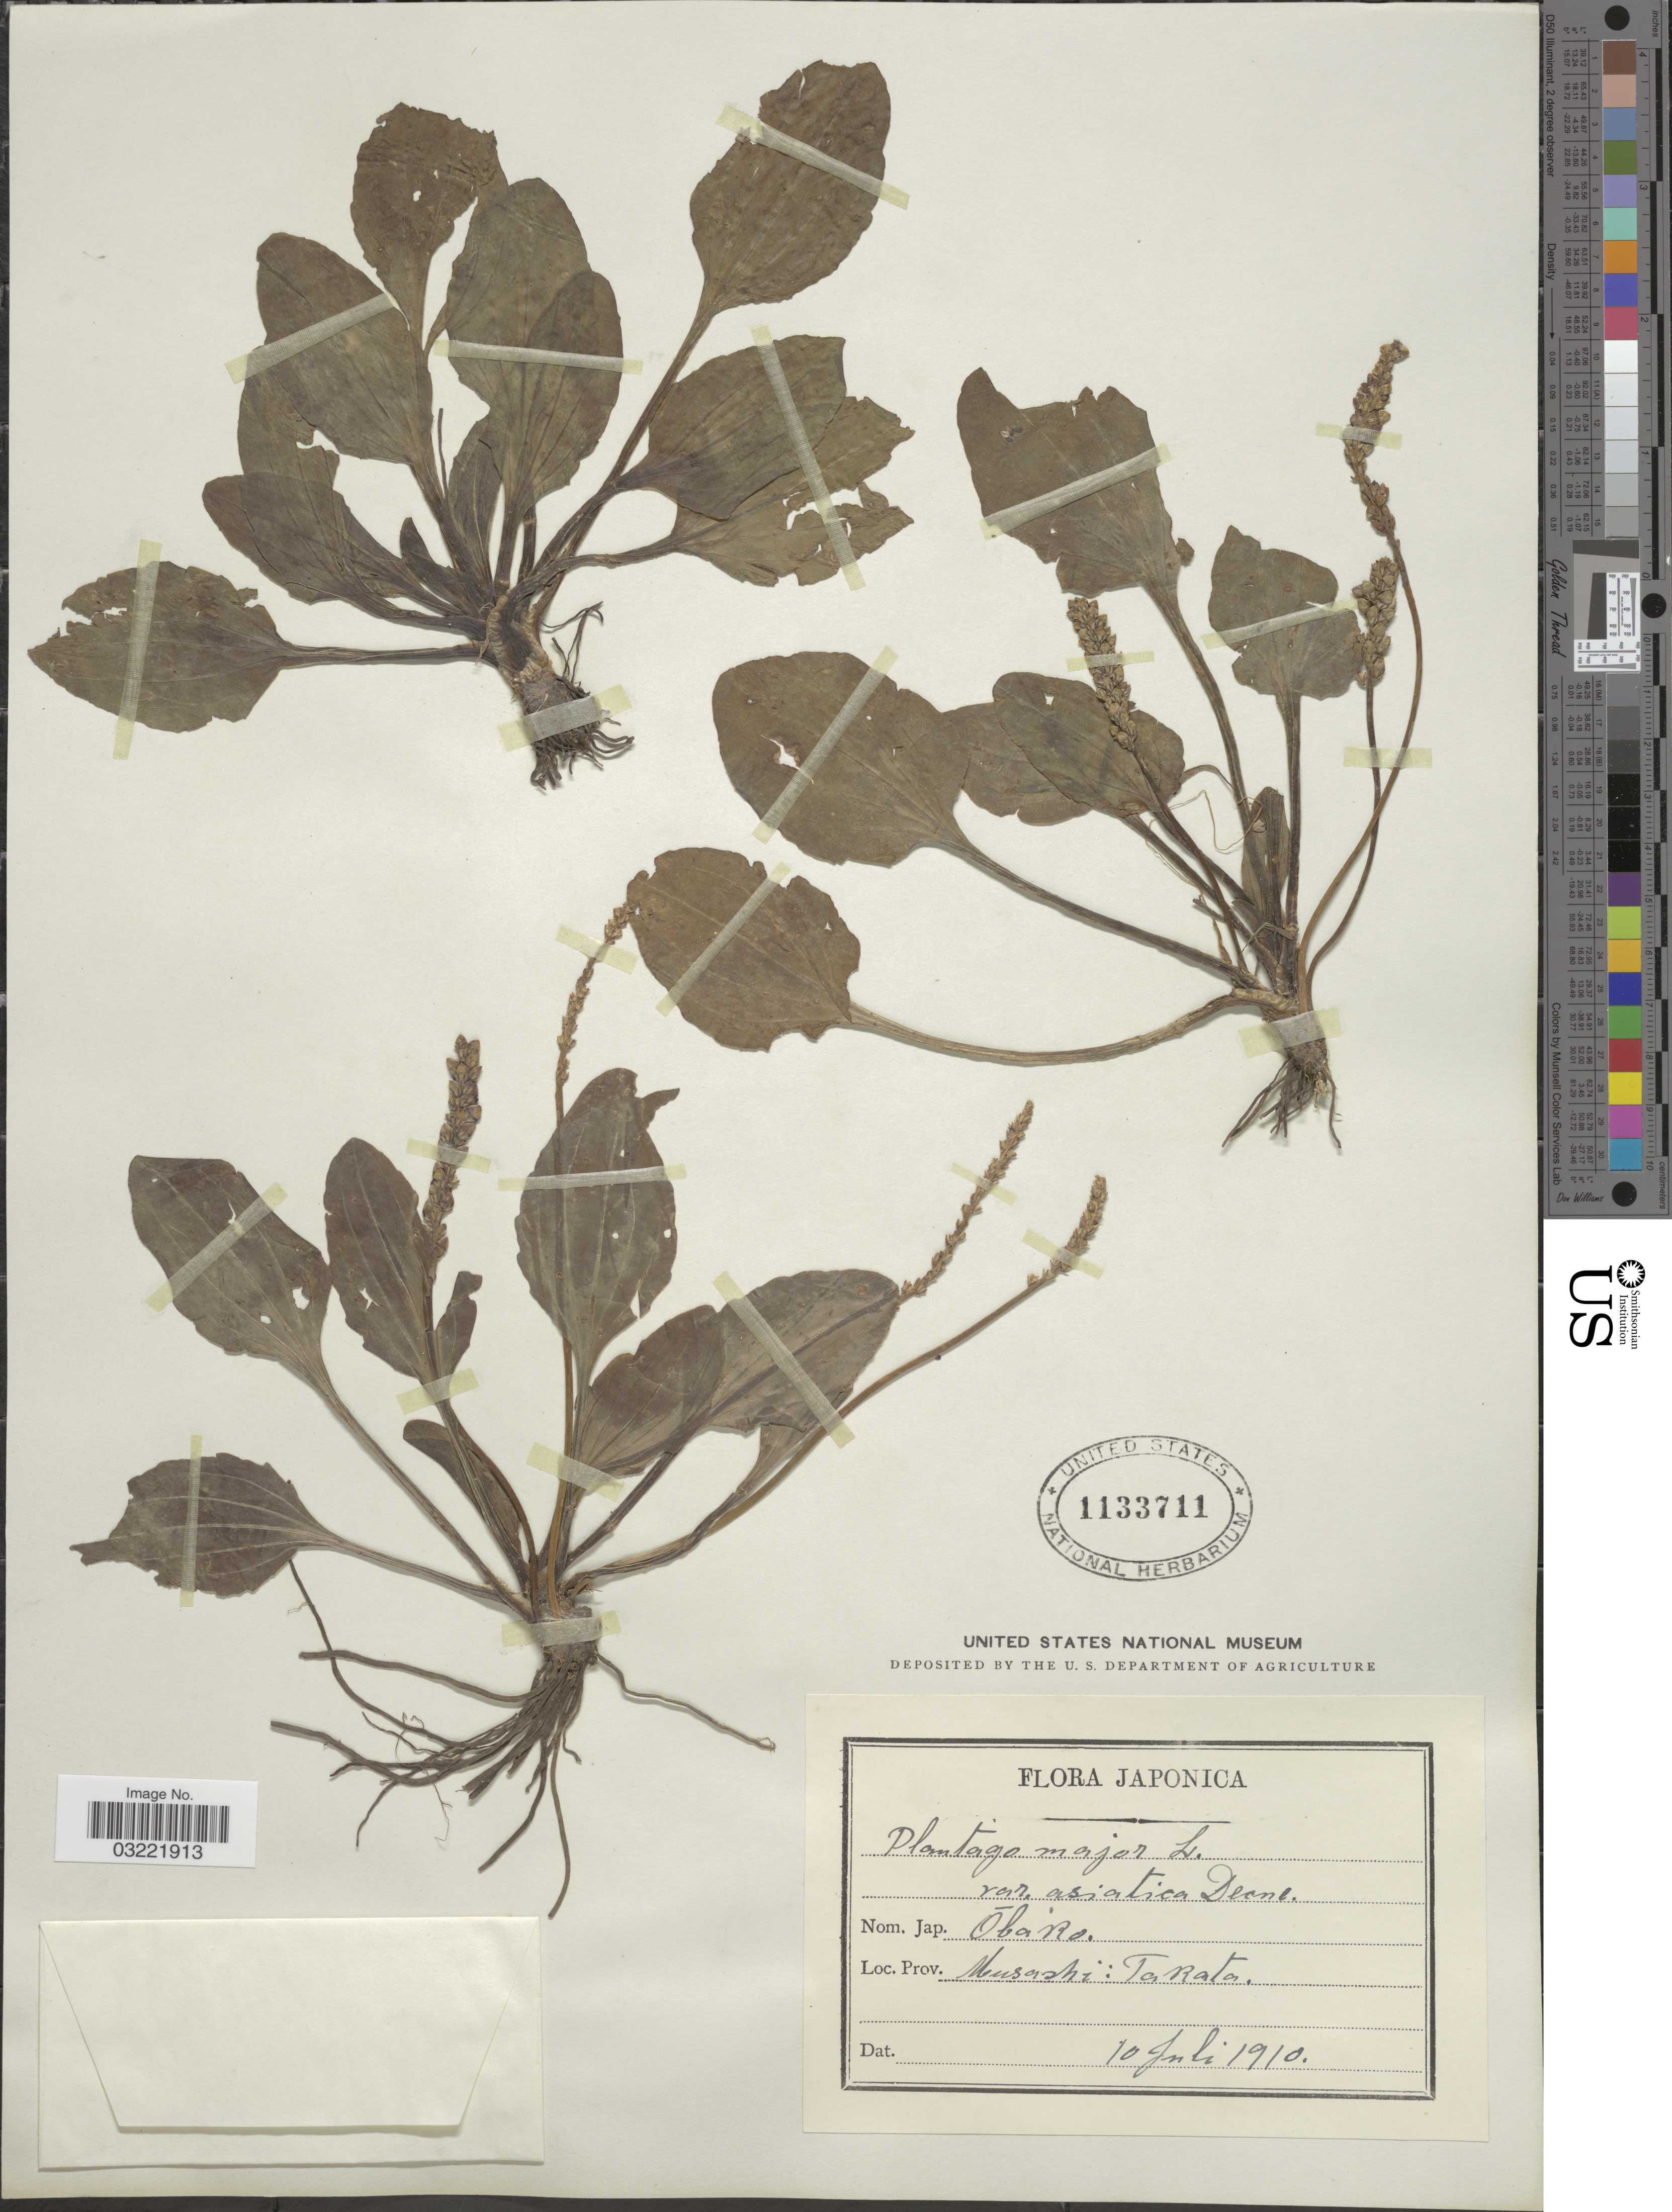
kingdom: Plantae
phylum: Tracheophyta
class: Magnoliopsida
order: Lamiales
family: Plantaginaceae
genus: Plantago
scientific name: Plantago asiatica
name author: L.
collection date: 1910-07-10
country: Japan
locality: Musashi: Takata.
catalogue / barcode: US 1133711